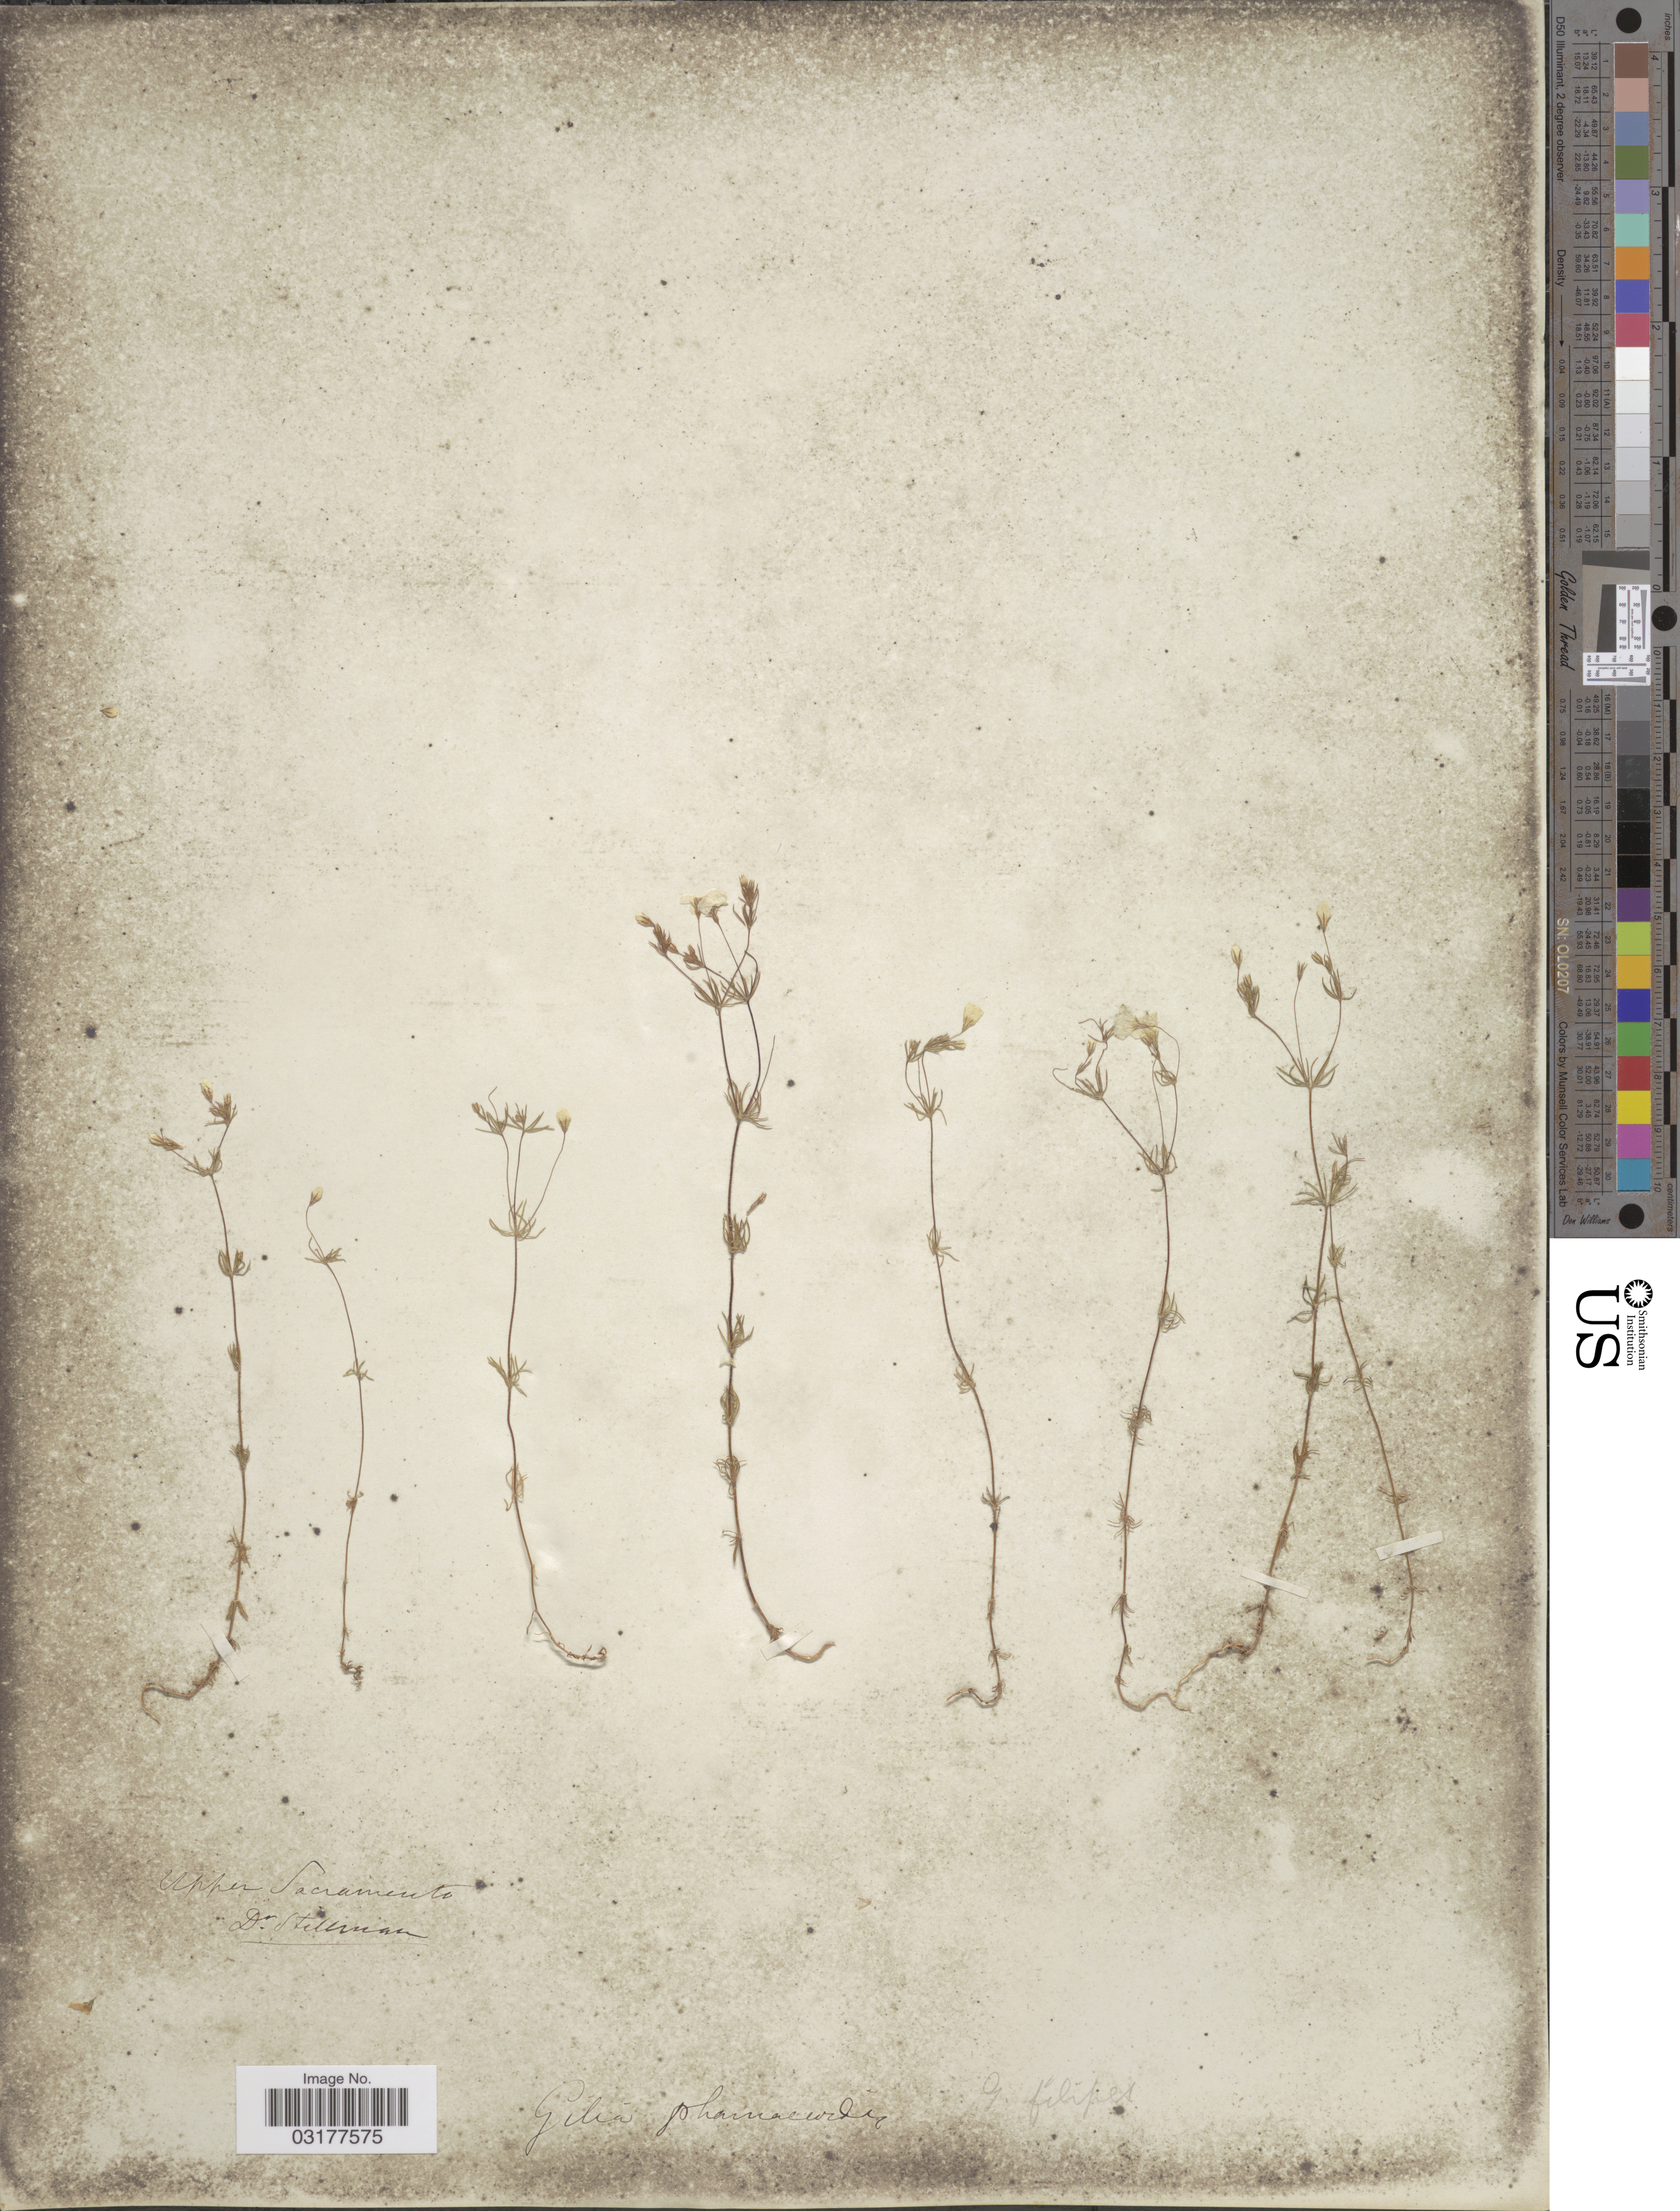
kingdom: Plantae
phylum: Tracheophyta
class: Magnoliopsida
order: Ericales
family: Polemoniaceae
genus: Leptosiphon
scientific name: Leptosiphon filipes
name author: (Benth.) J.M. Porter & L.A. Johnson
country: United States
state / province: California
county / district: Sacramento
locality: Upper Sacramento.